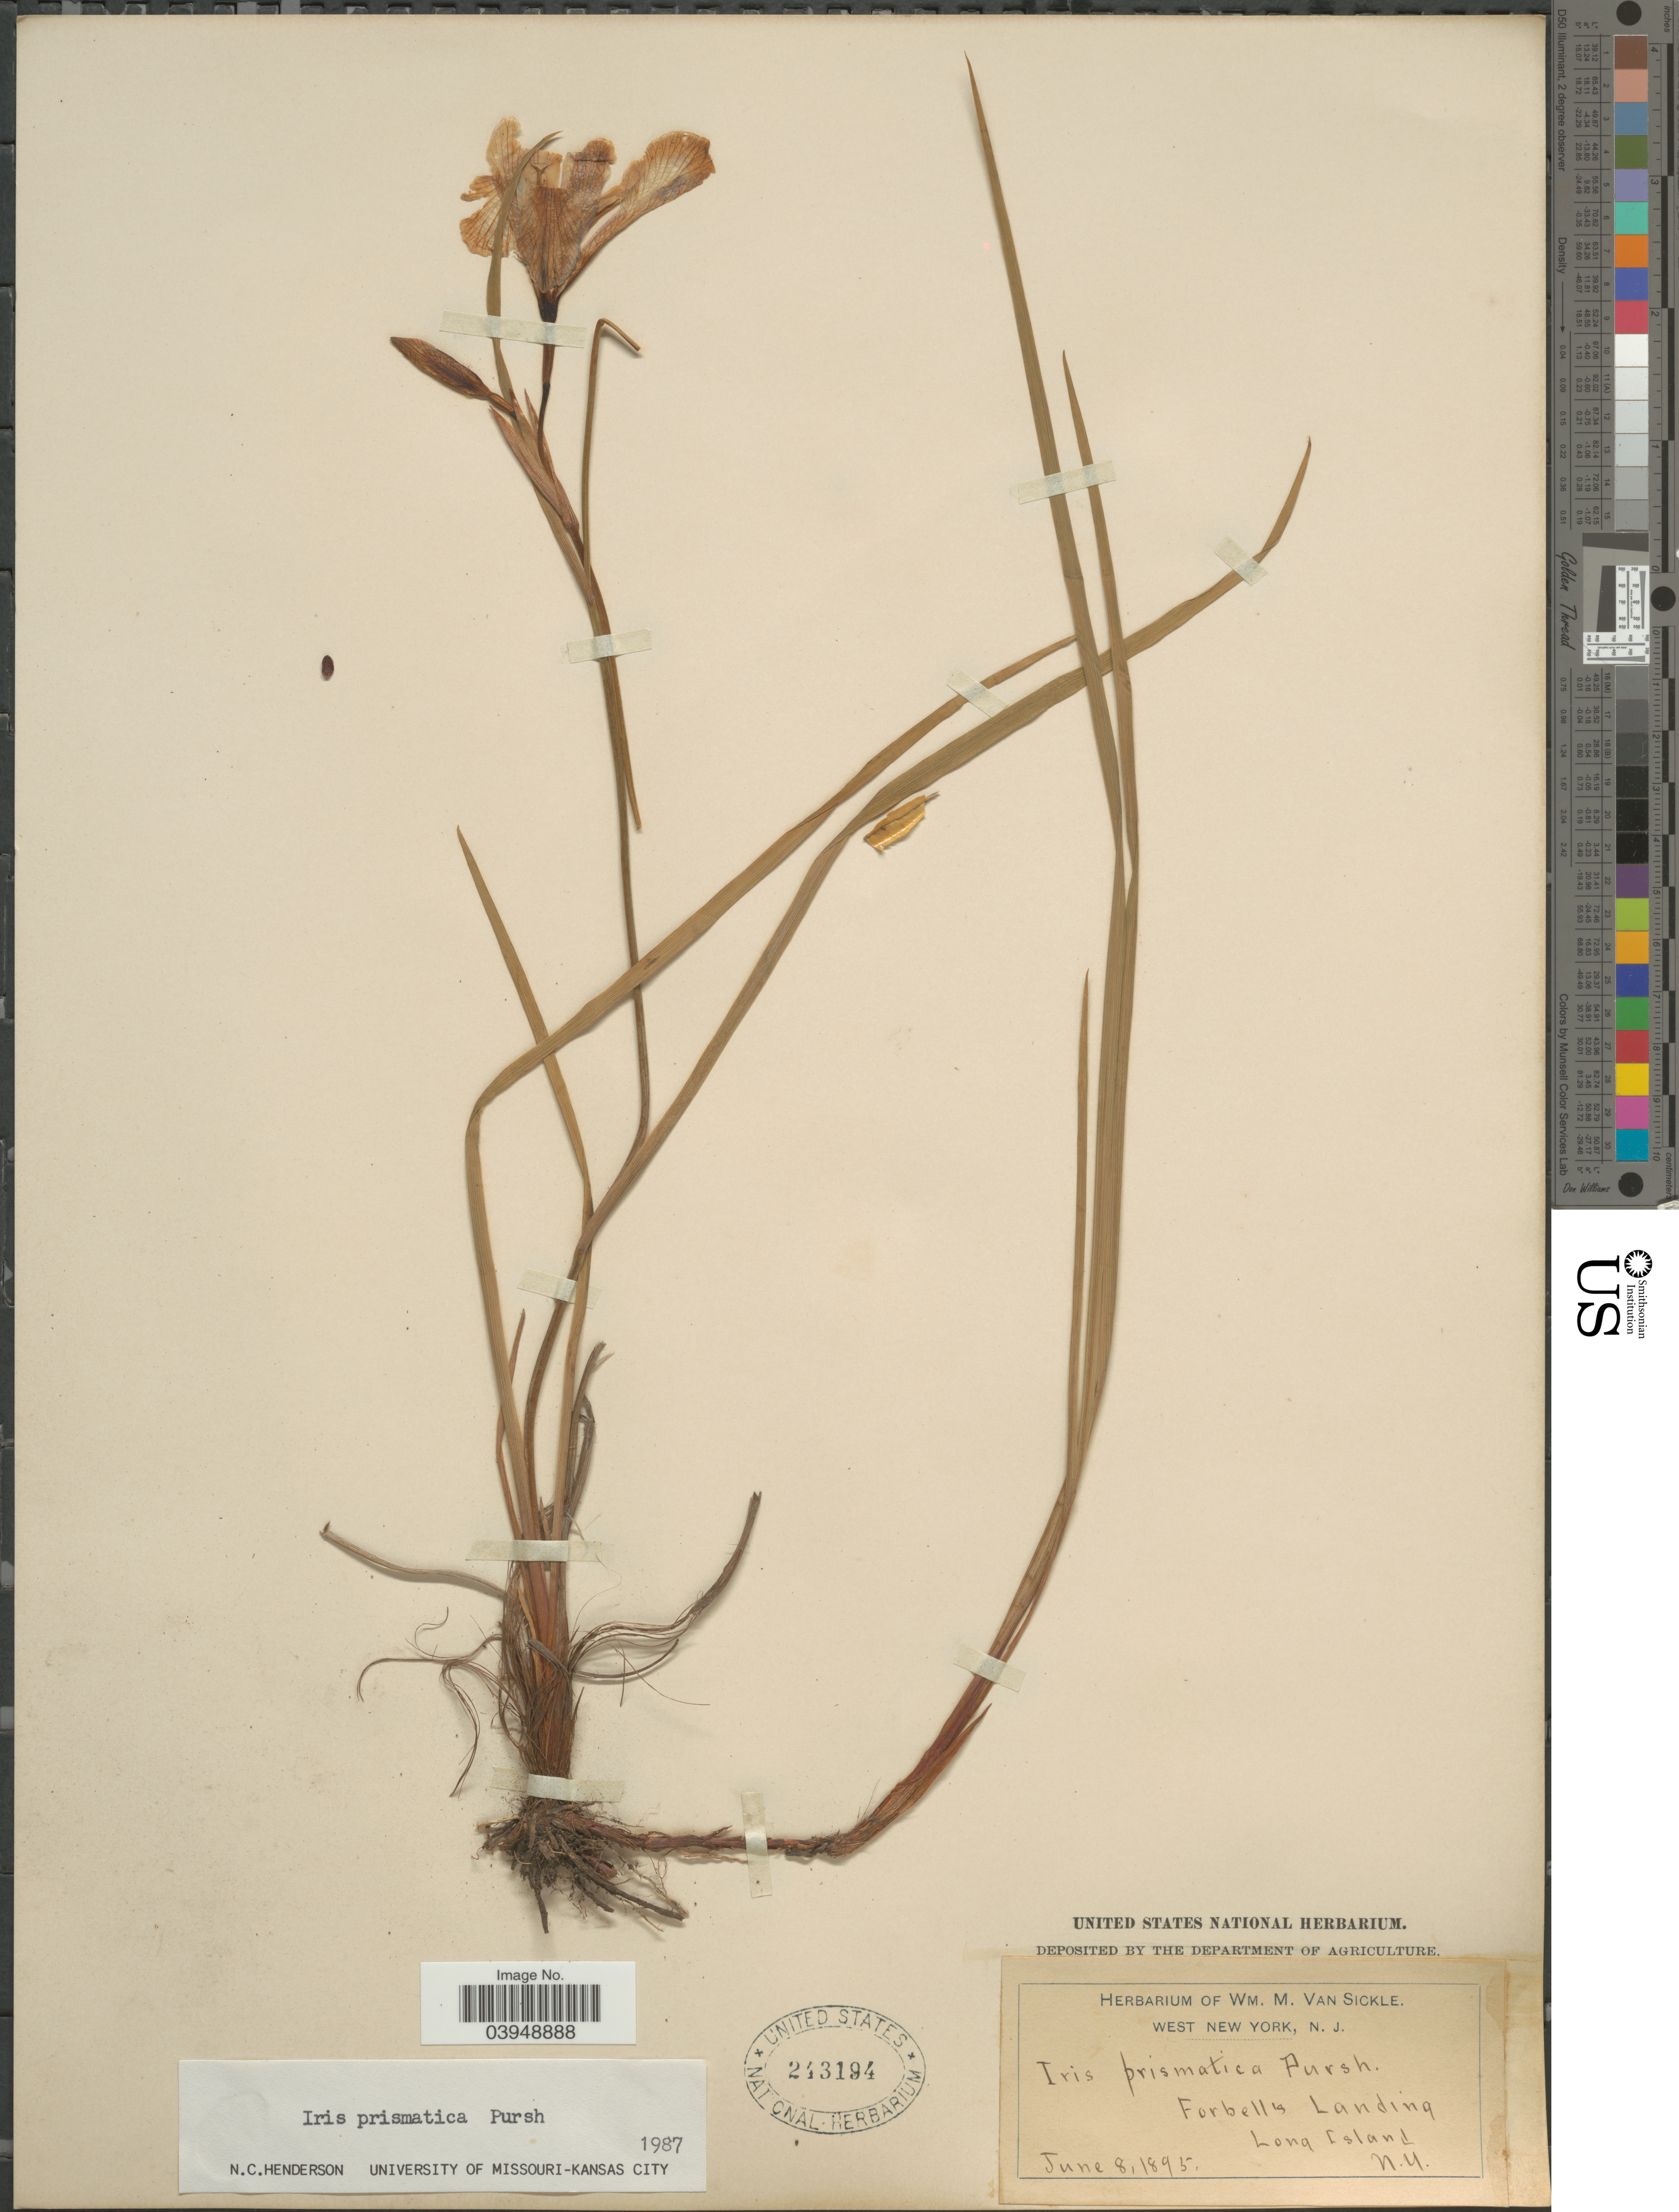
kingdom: Plantae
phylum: Tracheophyta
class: Liliopsida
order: Asparagales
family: Iridaceae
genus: Iris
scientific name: Iris prismatica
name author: Pursh ex Ker Gawl.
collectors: ex herb. Wm. M. Van Sickle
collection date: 1895-06-08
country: United States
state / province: New York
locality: Forbell's Landing. Long Island. N.Y.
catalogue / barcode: US 243194